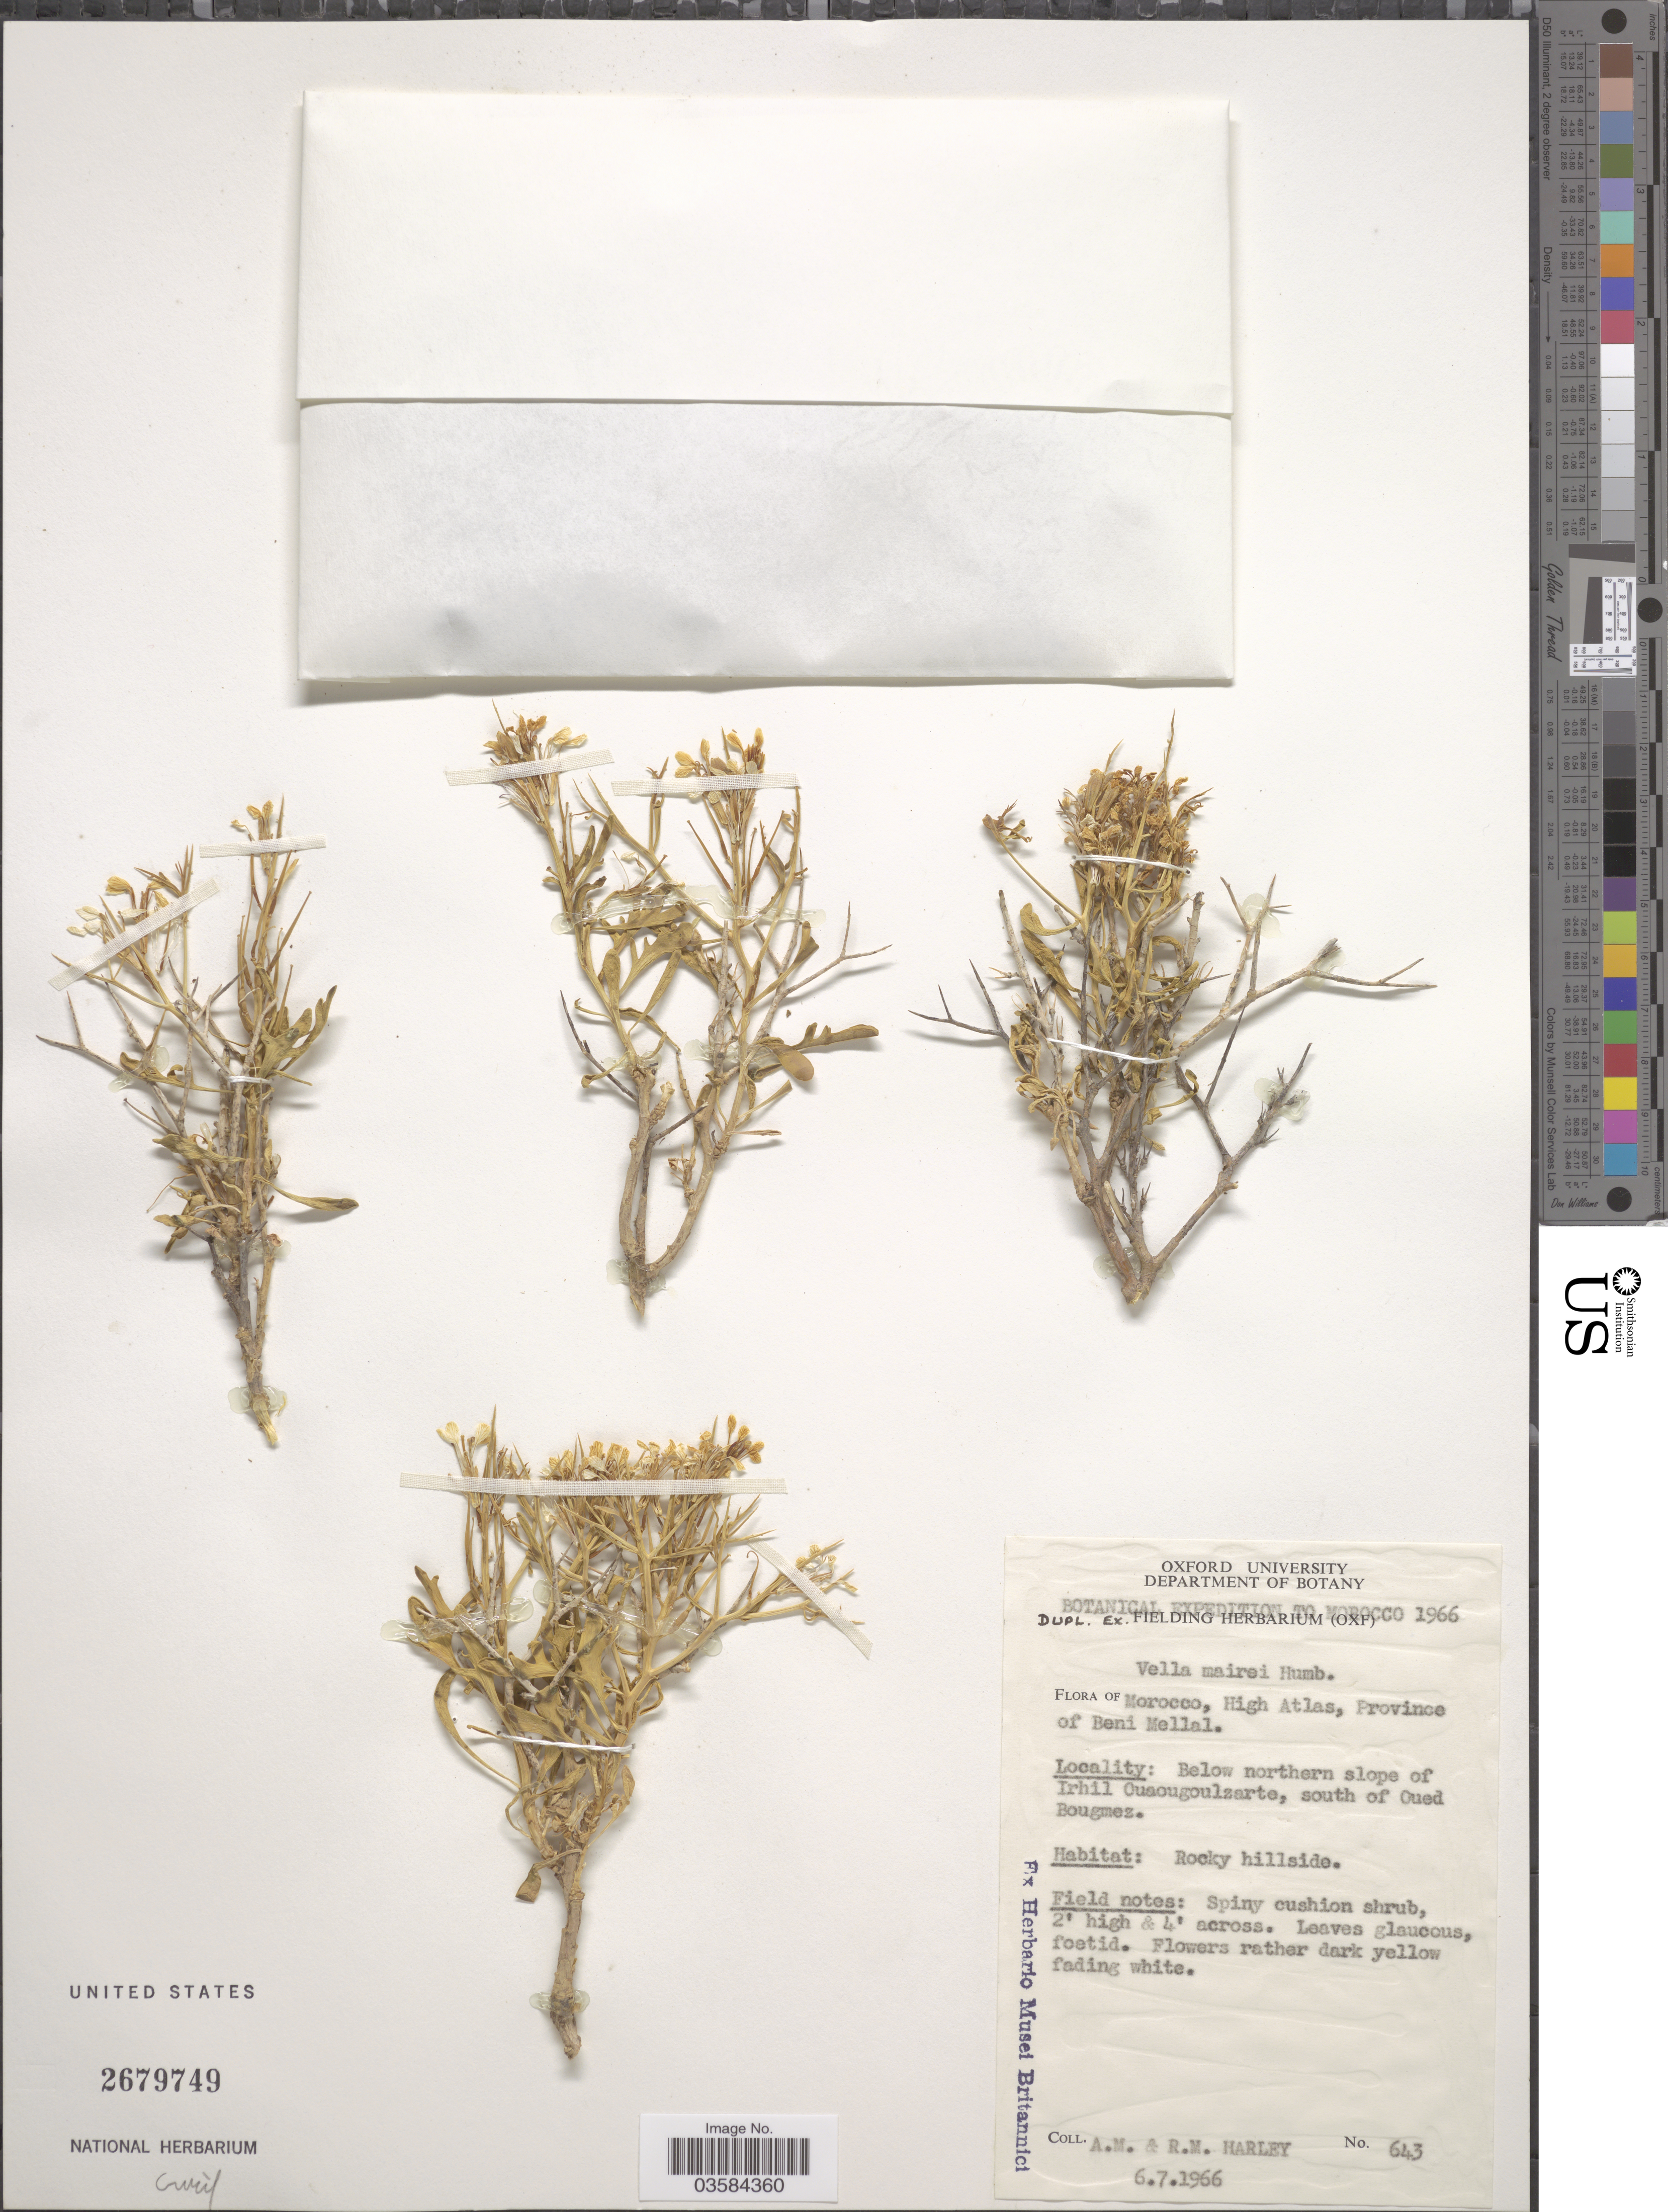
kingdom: Plantae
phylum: Tracheophyta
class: Magnoliopsida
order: Brassicales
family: Brassicaceae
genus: Vella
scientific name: Vella mairei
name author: Humbert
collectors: Harley, A.M. & R. M. Harley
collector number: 643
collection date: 1966-07-06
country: Morocco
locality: High Atlas, Province of Beni Mellal. Below northern slope of Irhil Ouaougoulzarte, south of Oued Bougmez.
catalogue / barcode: US 2679749